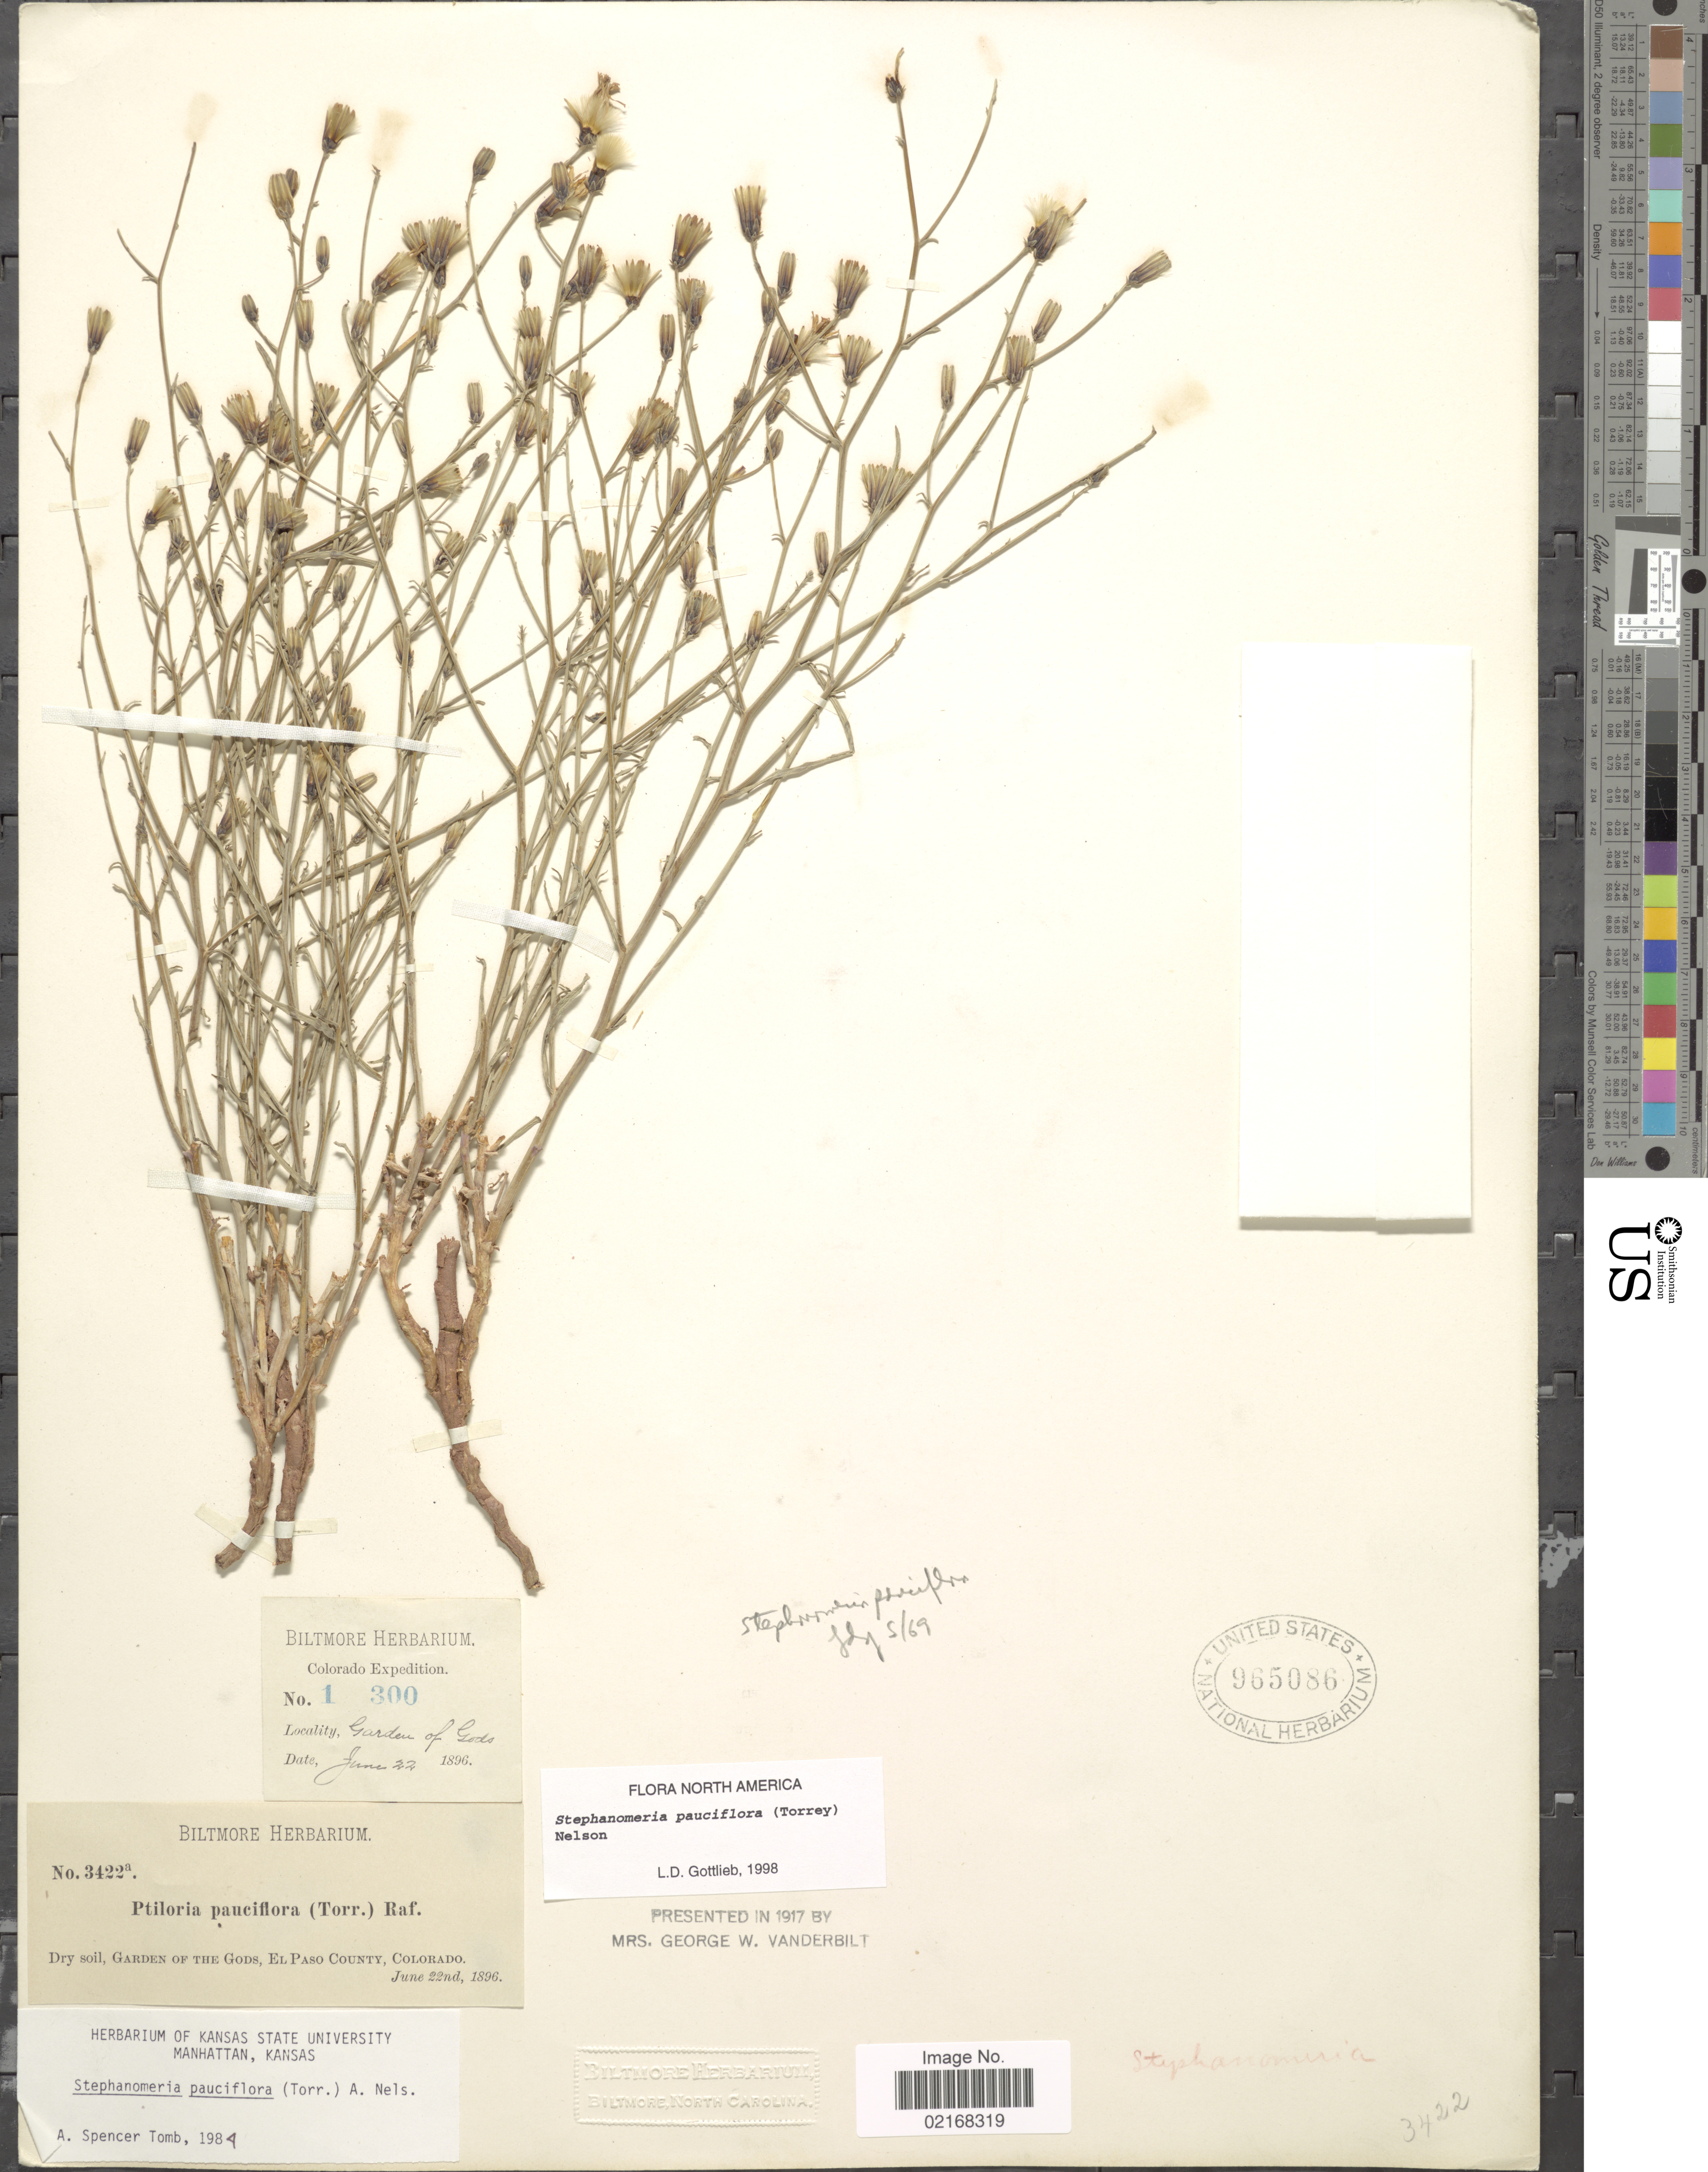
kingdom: Plantae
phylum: Tracheophyta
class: Magnoliopsida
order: Asterales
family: Asteraceae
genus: Stephanomeria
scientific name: Stephanomeria pauciflora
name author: (Torr.) A. Nelson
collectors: ex herb. Biltmore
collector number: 3422a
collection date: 1896-06-22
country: United States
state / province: Colorado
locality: Dry soil, Garden of the Gods, El Paso County, Colorado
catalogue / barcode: US 965086